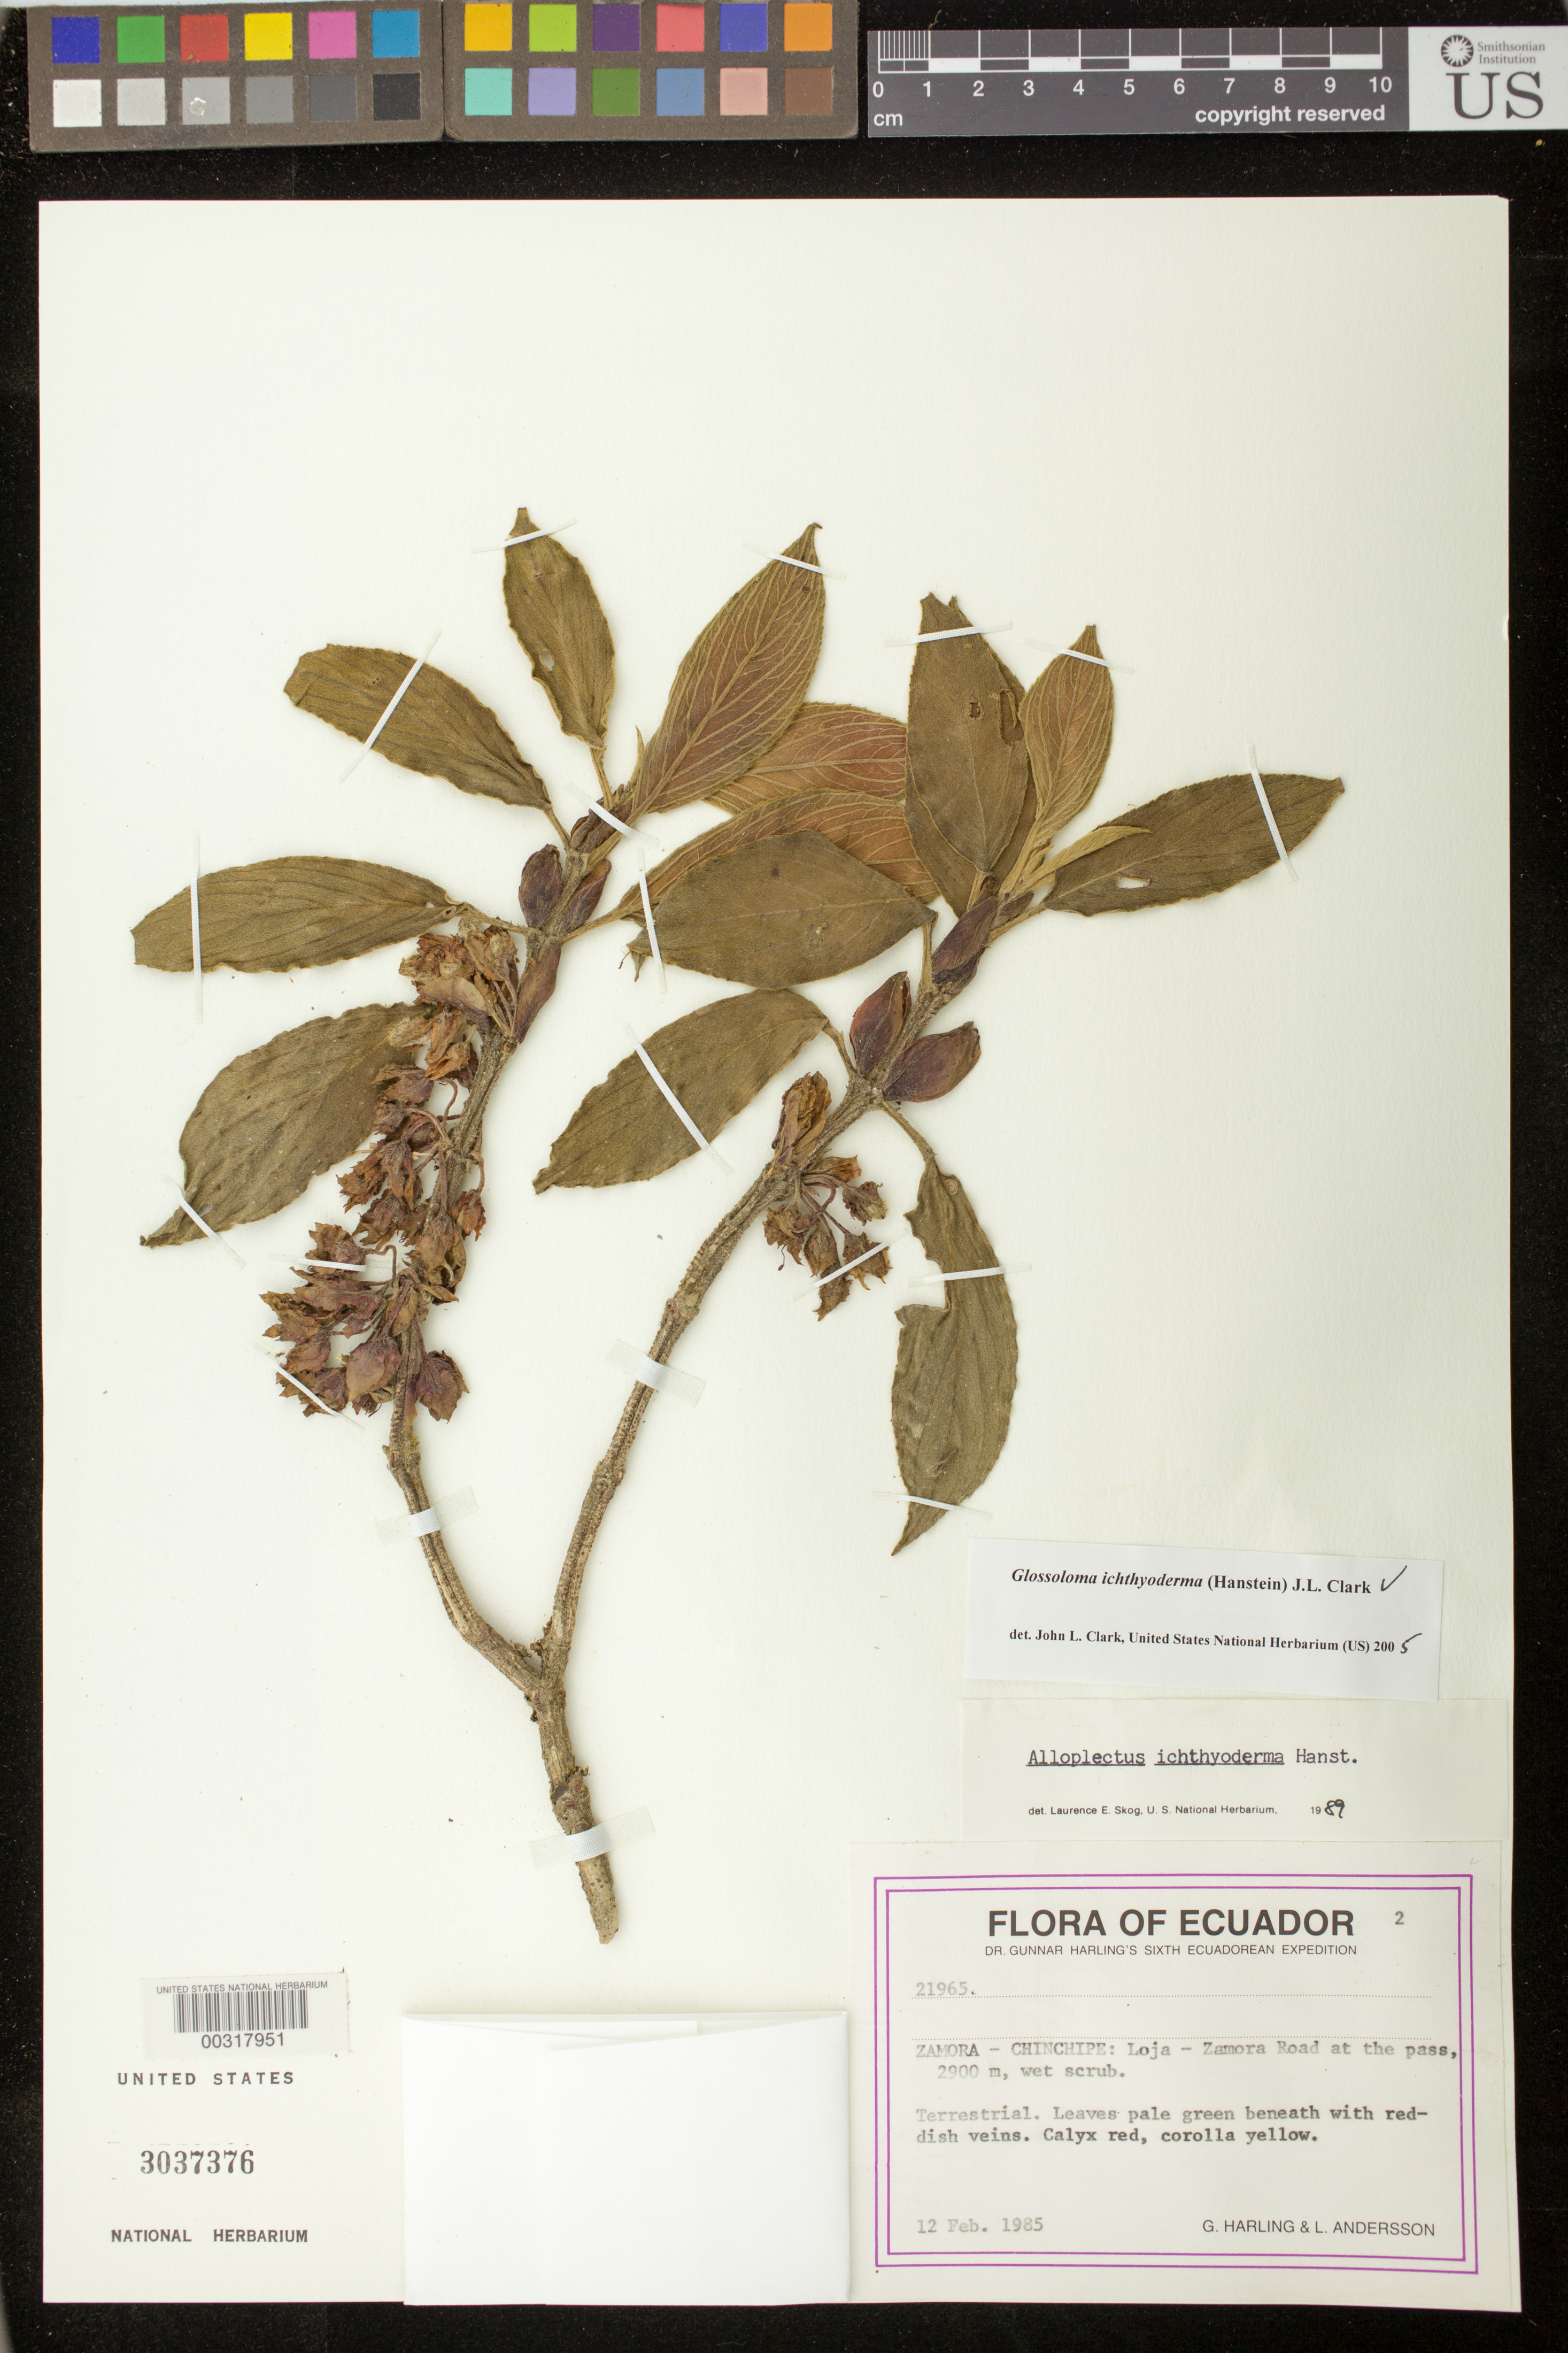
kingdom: Plantae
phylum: Tracheophyta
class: Magnoliopsida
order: Lamiales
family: Gesneriaceae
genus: Glossoloma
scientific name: Glossoloma ichthyoderma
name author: (Hanst.) J.L. Clark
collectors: G. Harling & L. Andersson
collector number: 21965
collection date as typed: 12 Feb 1985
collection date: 1985-02-12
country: Ecuador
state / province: Zamora-Chinchipe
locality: Loja - Zamora road at the pass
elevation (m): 2900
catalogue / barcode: US 3037376